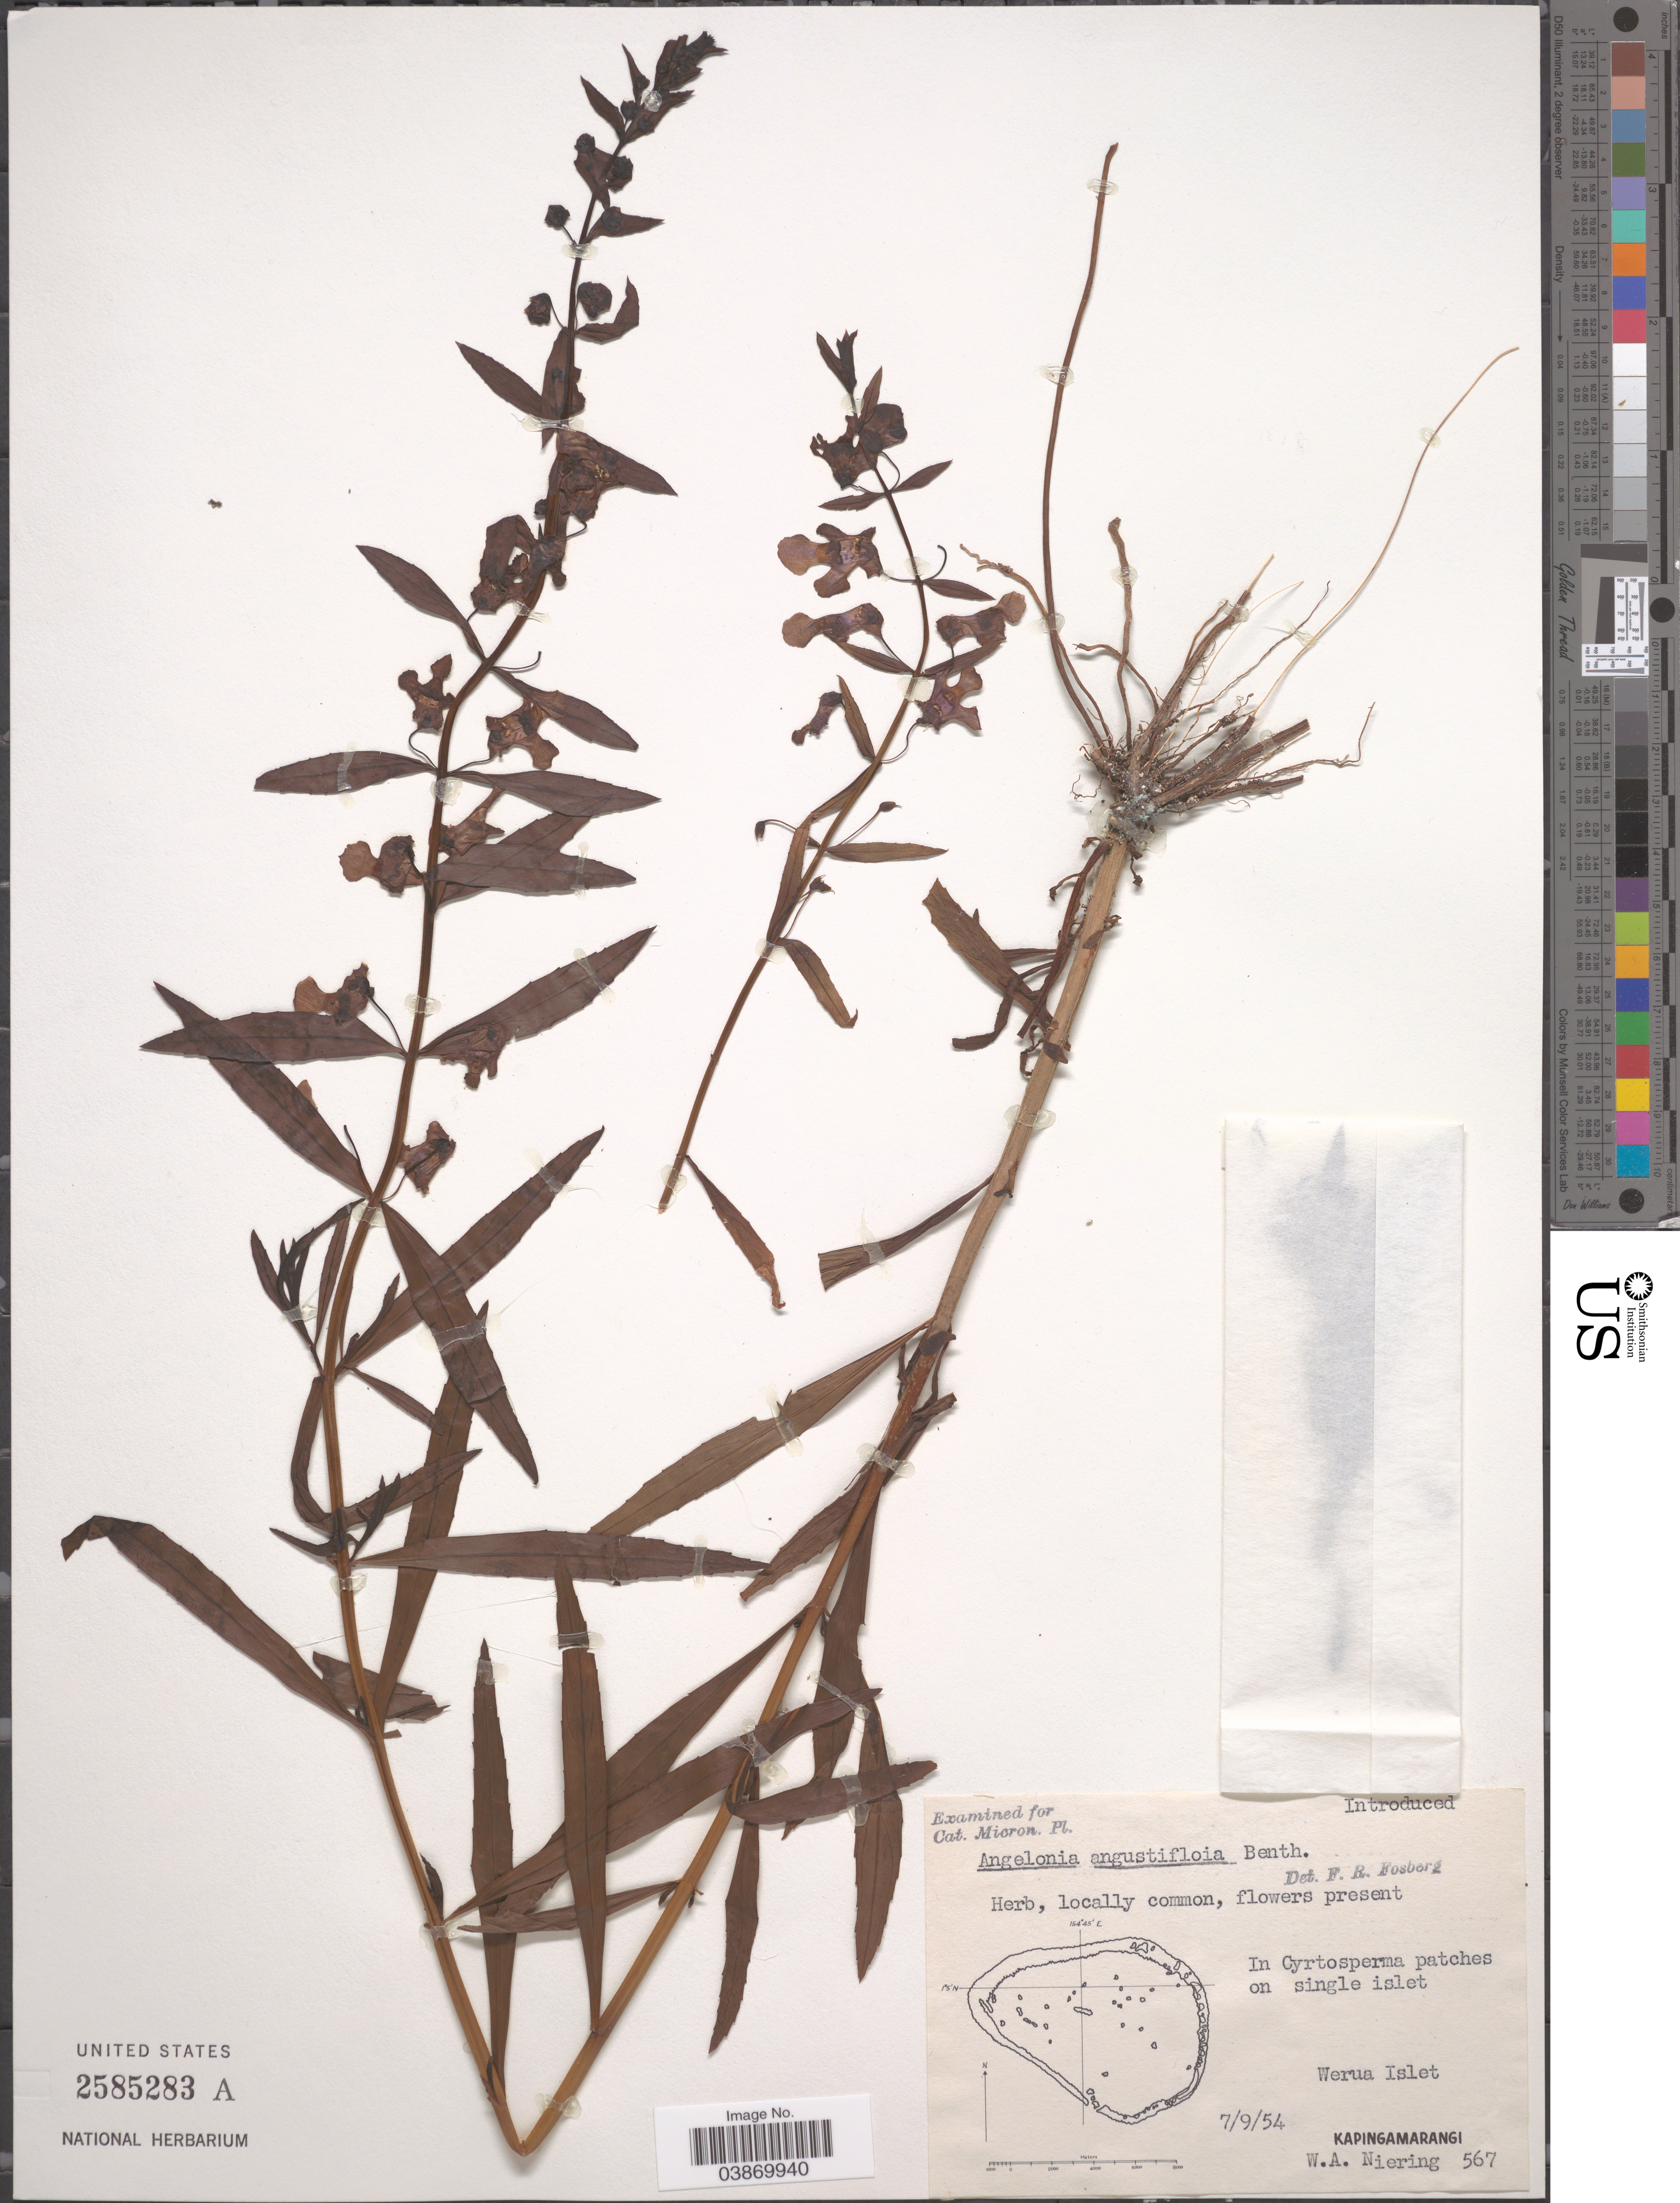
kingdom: Plantae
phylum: Tracheophyta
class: Magnoliopsida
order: Lamiales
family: Plantaginaceae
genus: Angelonia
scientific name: Angelonia angustifolia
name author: Benth.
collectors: W. Niering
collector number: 567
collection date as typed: Transcribed d/m/y: 7/9/54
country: Micronesia, Federated States of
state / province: Pohnpei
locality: Werua Islet. Kapingamarangi.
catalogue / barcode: US 2585283A